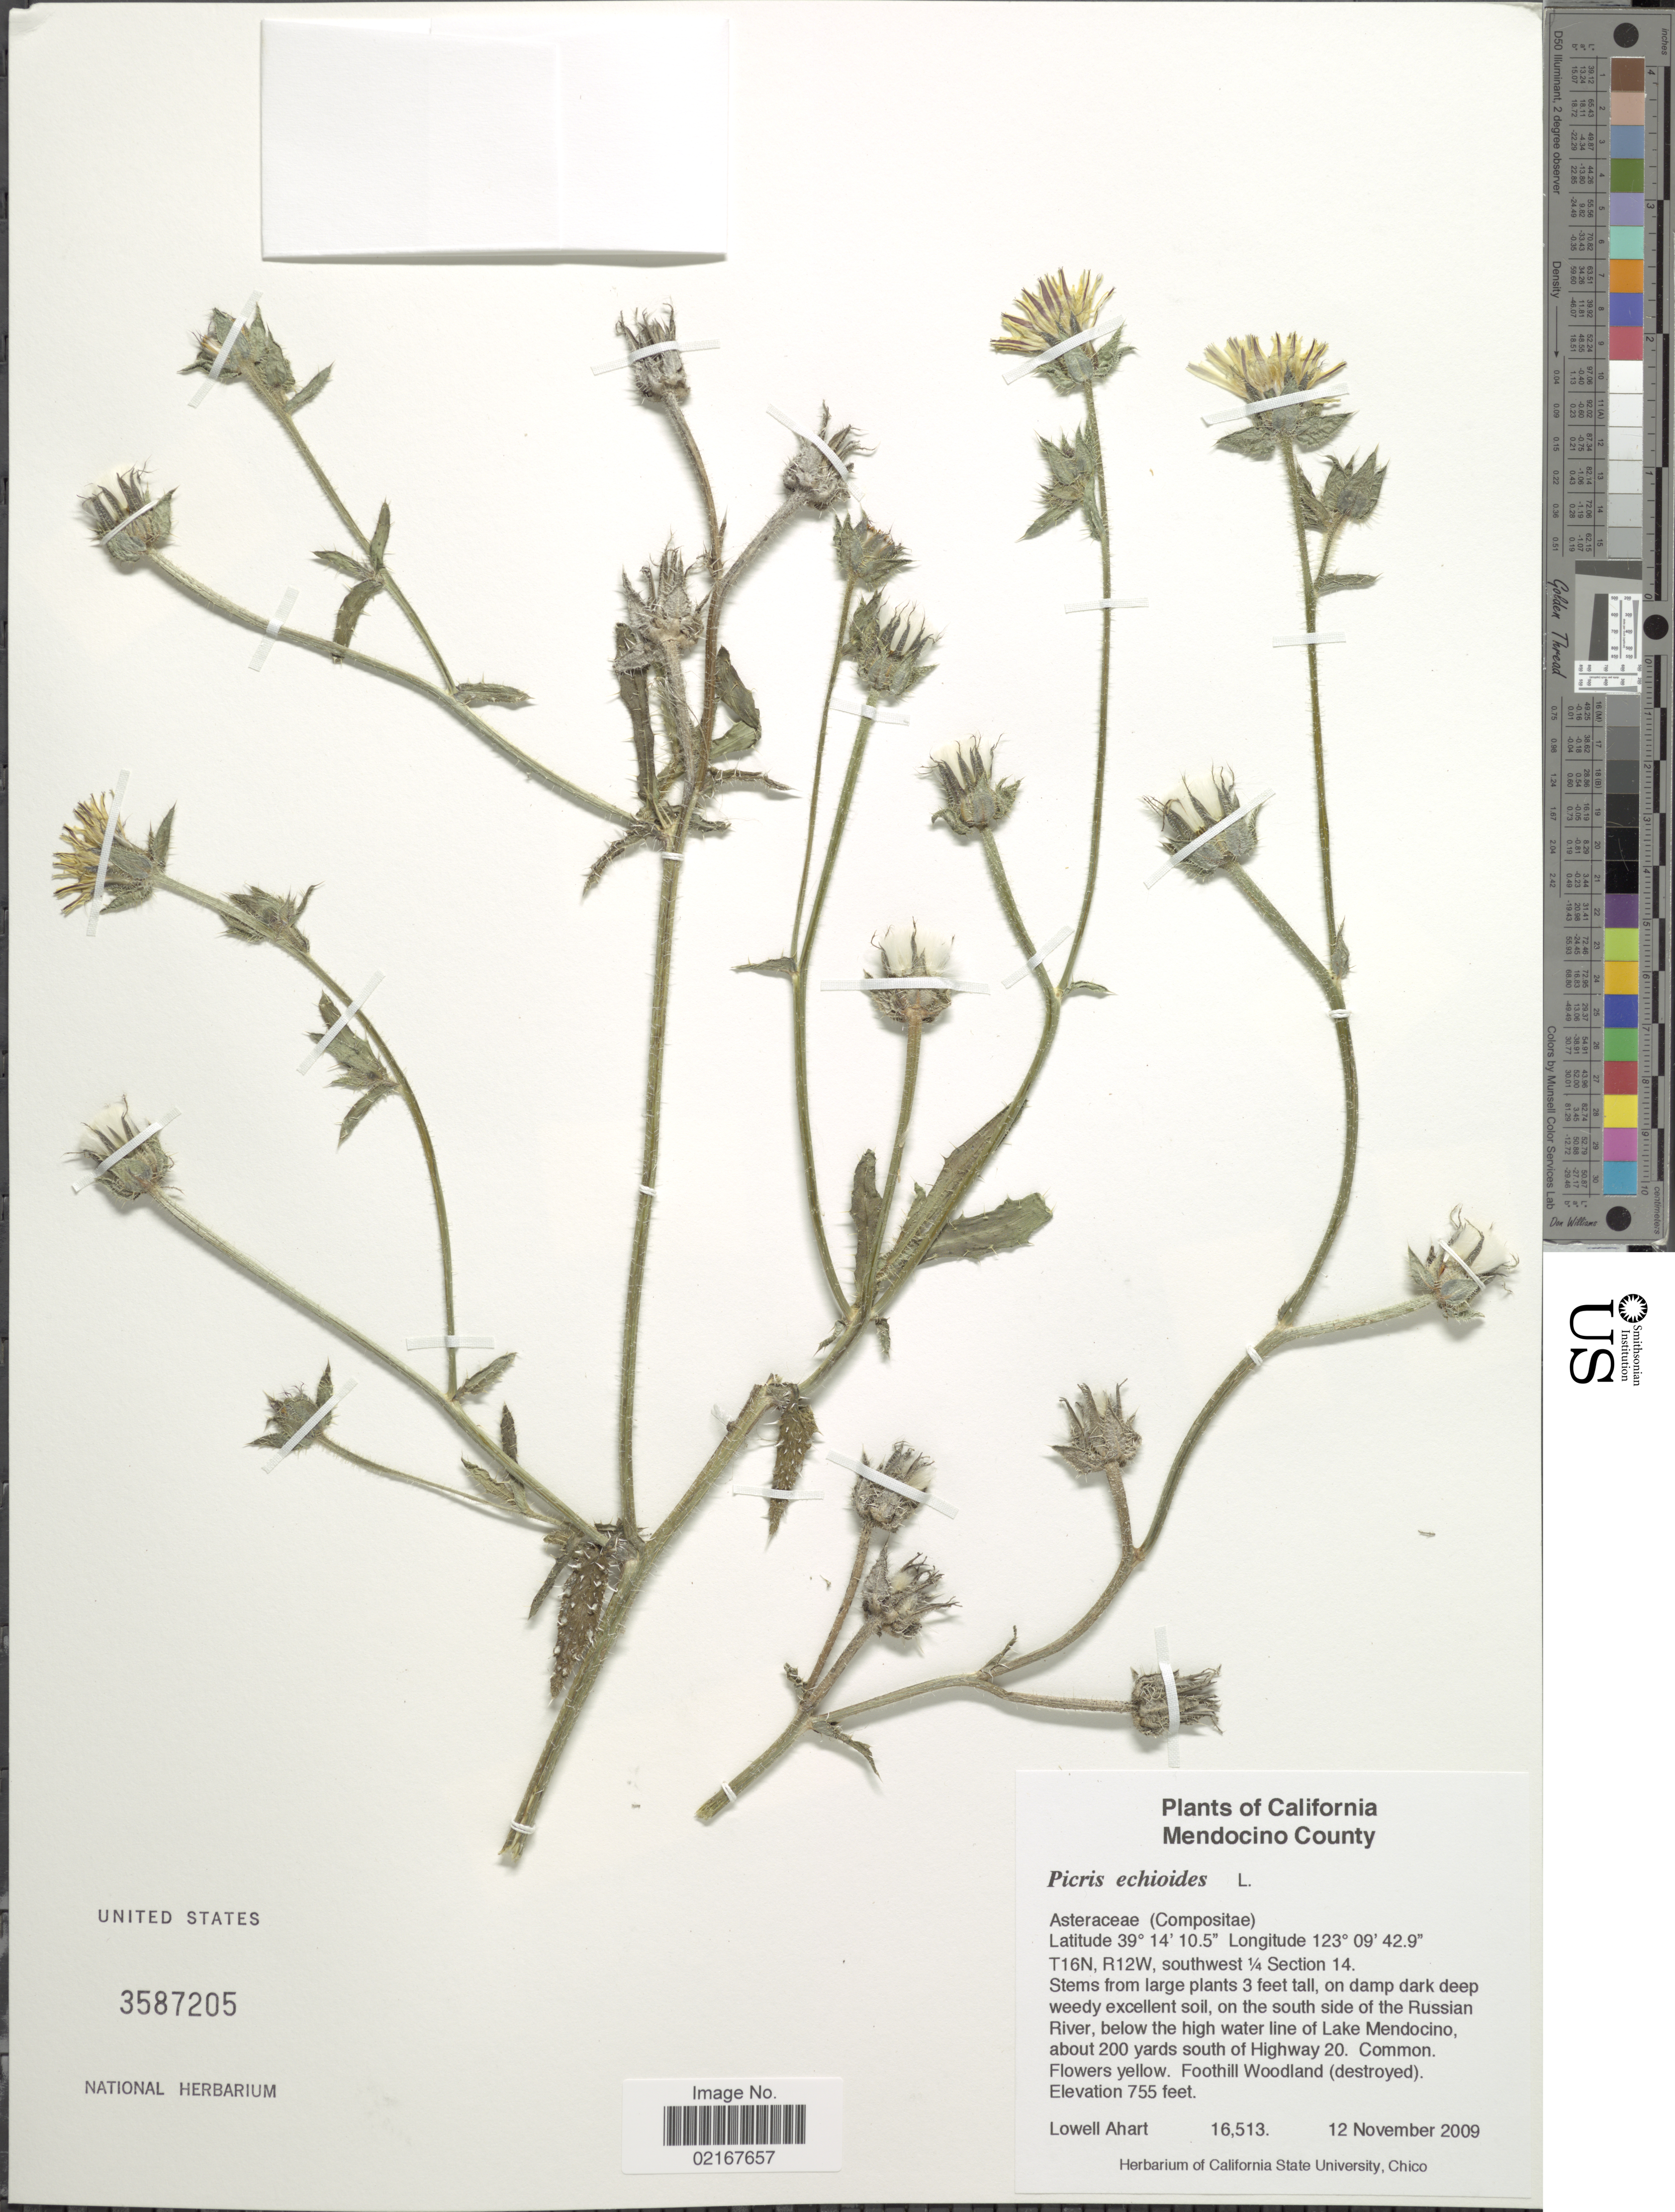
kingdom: Plantae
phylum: Tracheophyta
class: Magnoliopsida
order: Asterales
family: Asteraceae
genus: Helminthotheca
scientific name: Helminthotheca echioides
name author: (L.) Holub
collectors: L. Ahart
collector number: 16513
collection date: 2009-11-12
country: United States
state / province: California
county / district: Mendocino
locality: Mendocino County, T16N, R12W, southwest 1/4 Section 14, on the south side of the Russian River, below the high water line of Lake Mendocino, about 200 yards south of Highway 20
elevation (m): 230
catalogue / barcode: US 3587205